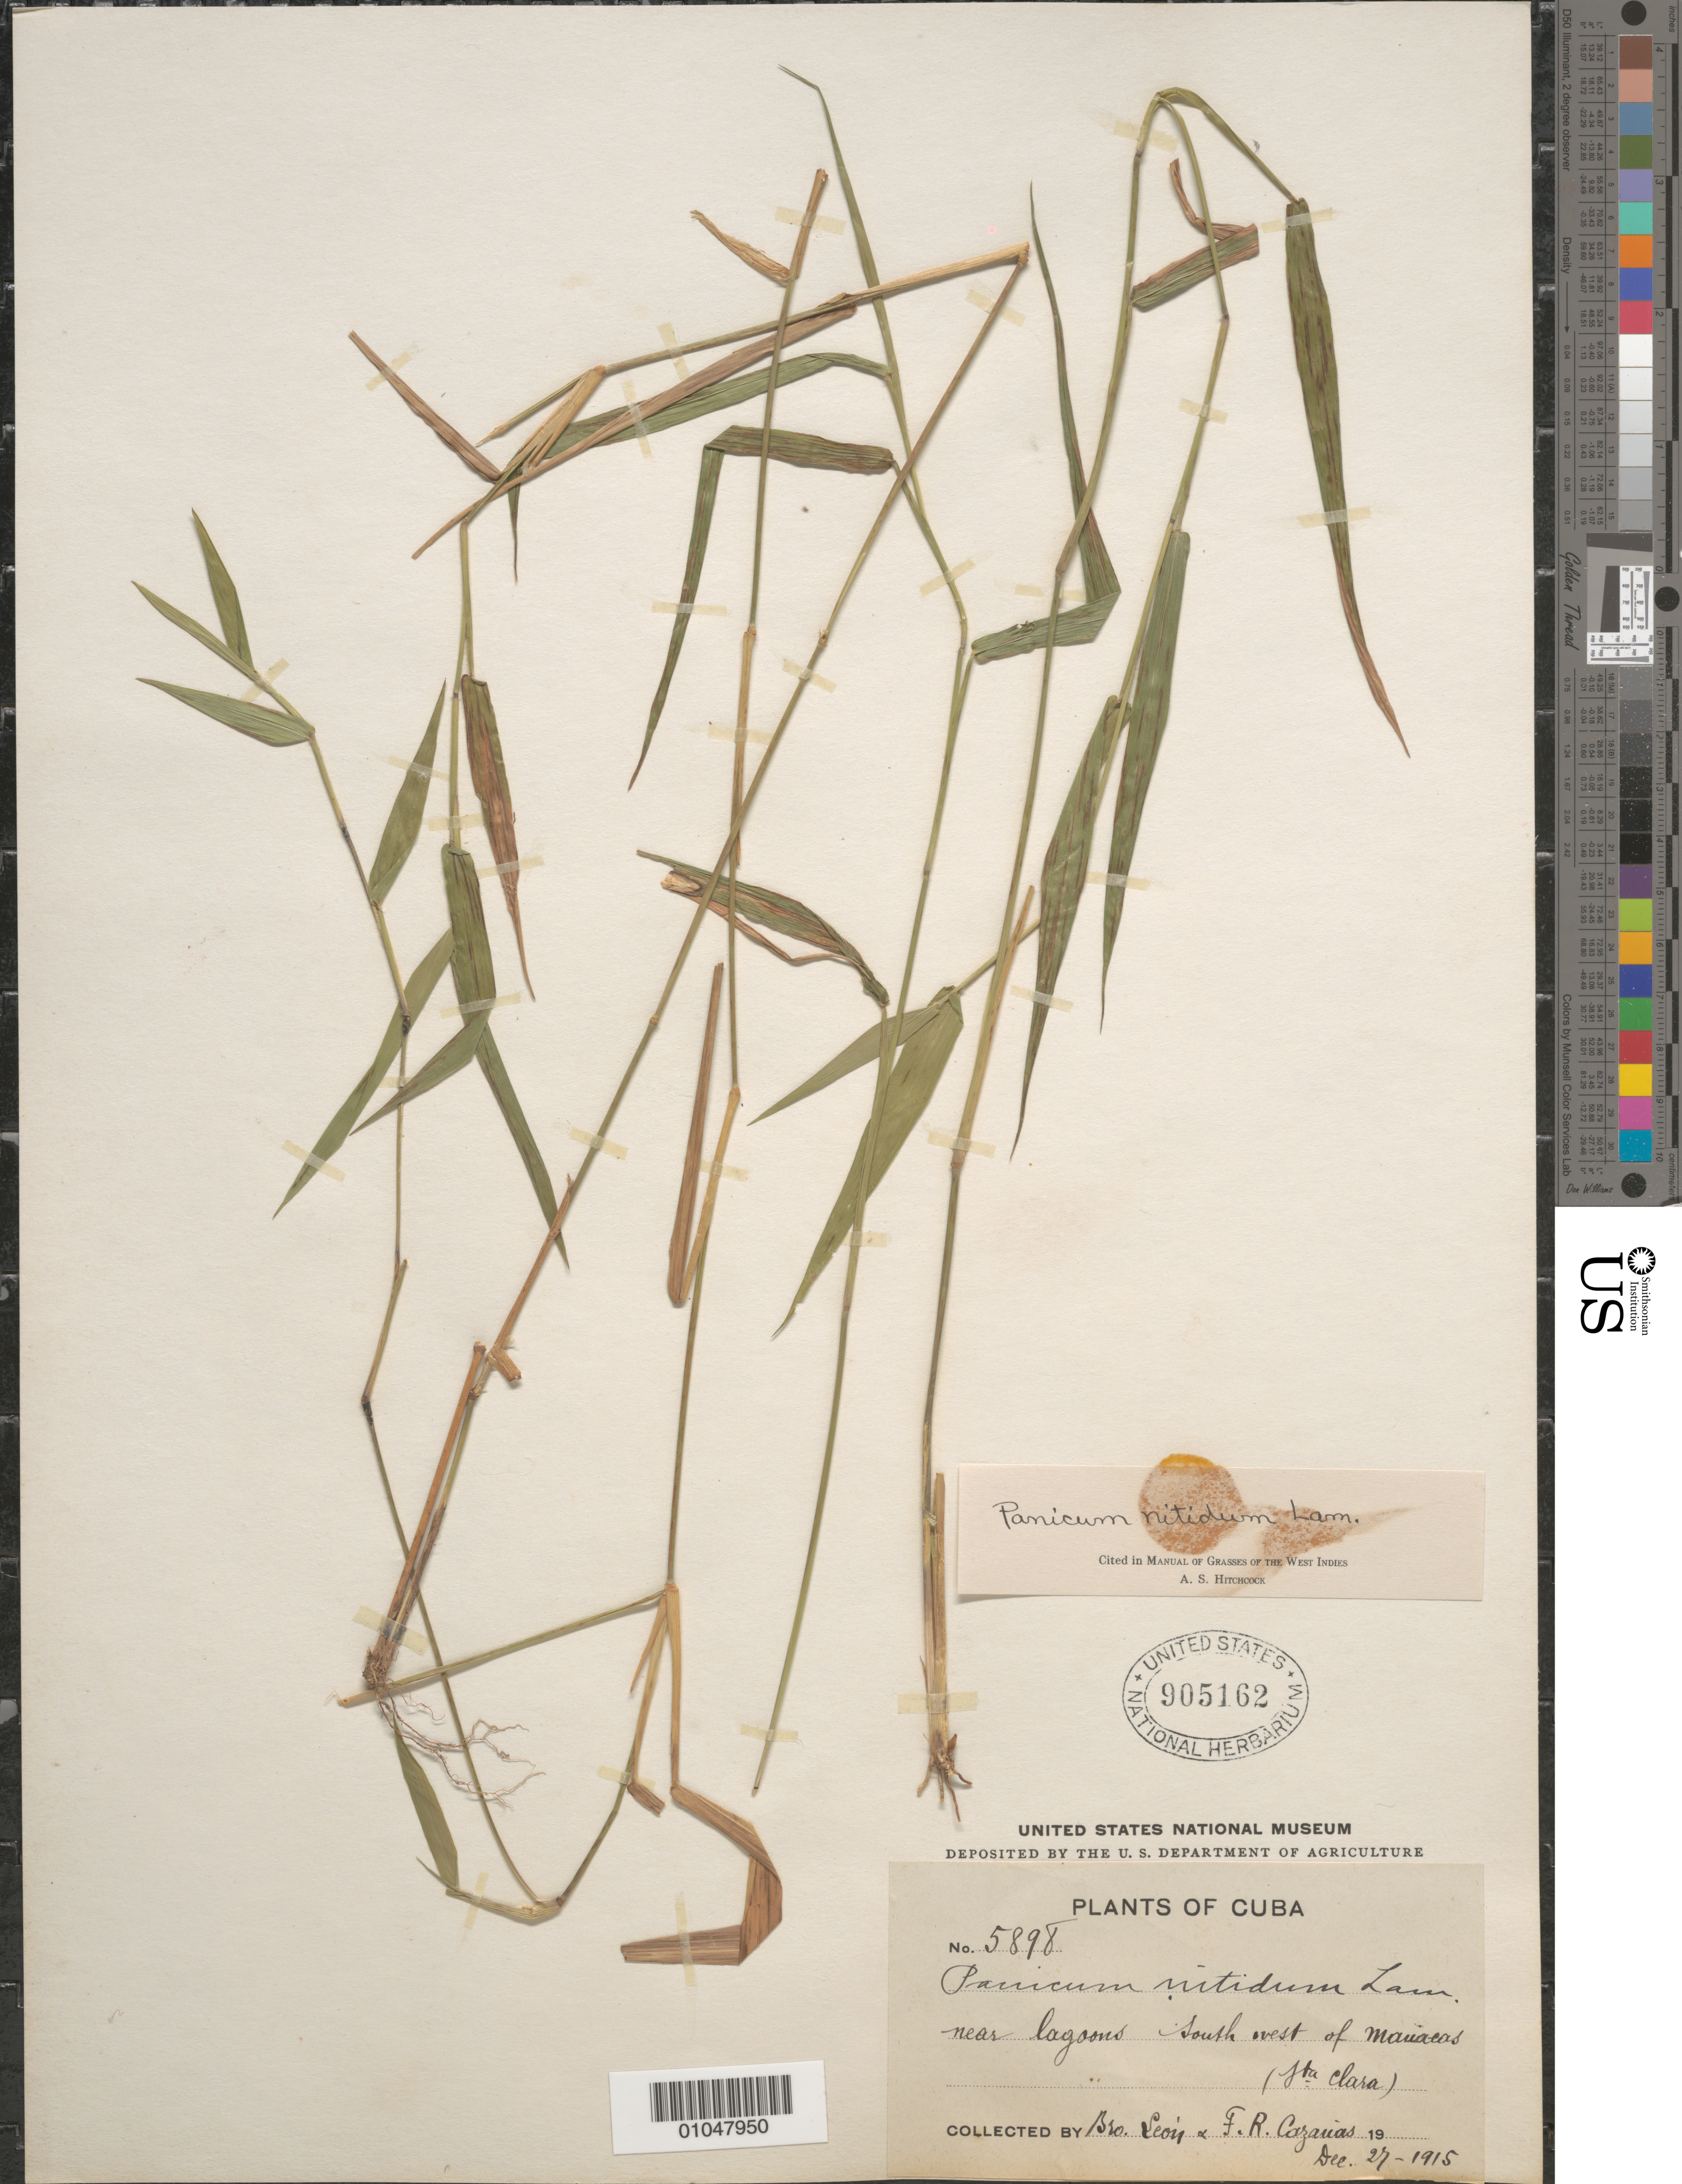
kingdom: Plantae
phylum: Tracheophyta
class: Liliopsida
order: Poales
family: Poaceae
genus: Panicum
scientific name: Panicum nitidum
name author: Lam.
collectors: Bro. León & F. Cazauas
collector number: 5898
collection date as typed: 27 Dec 1915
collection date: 1915-12-27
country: Cuba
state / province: Villa Clara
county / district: Santa Clara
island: Cuba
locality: Near lagoons SW of Manacas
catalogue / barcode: US 905162